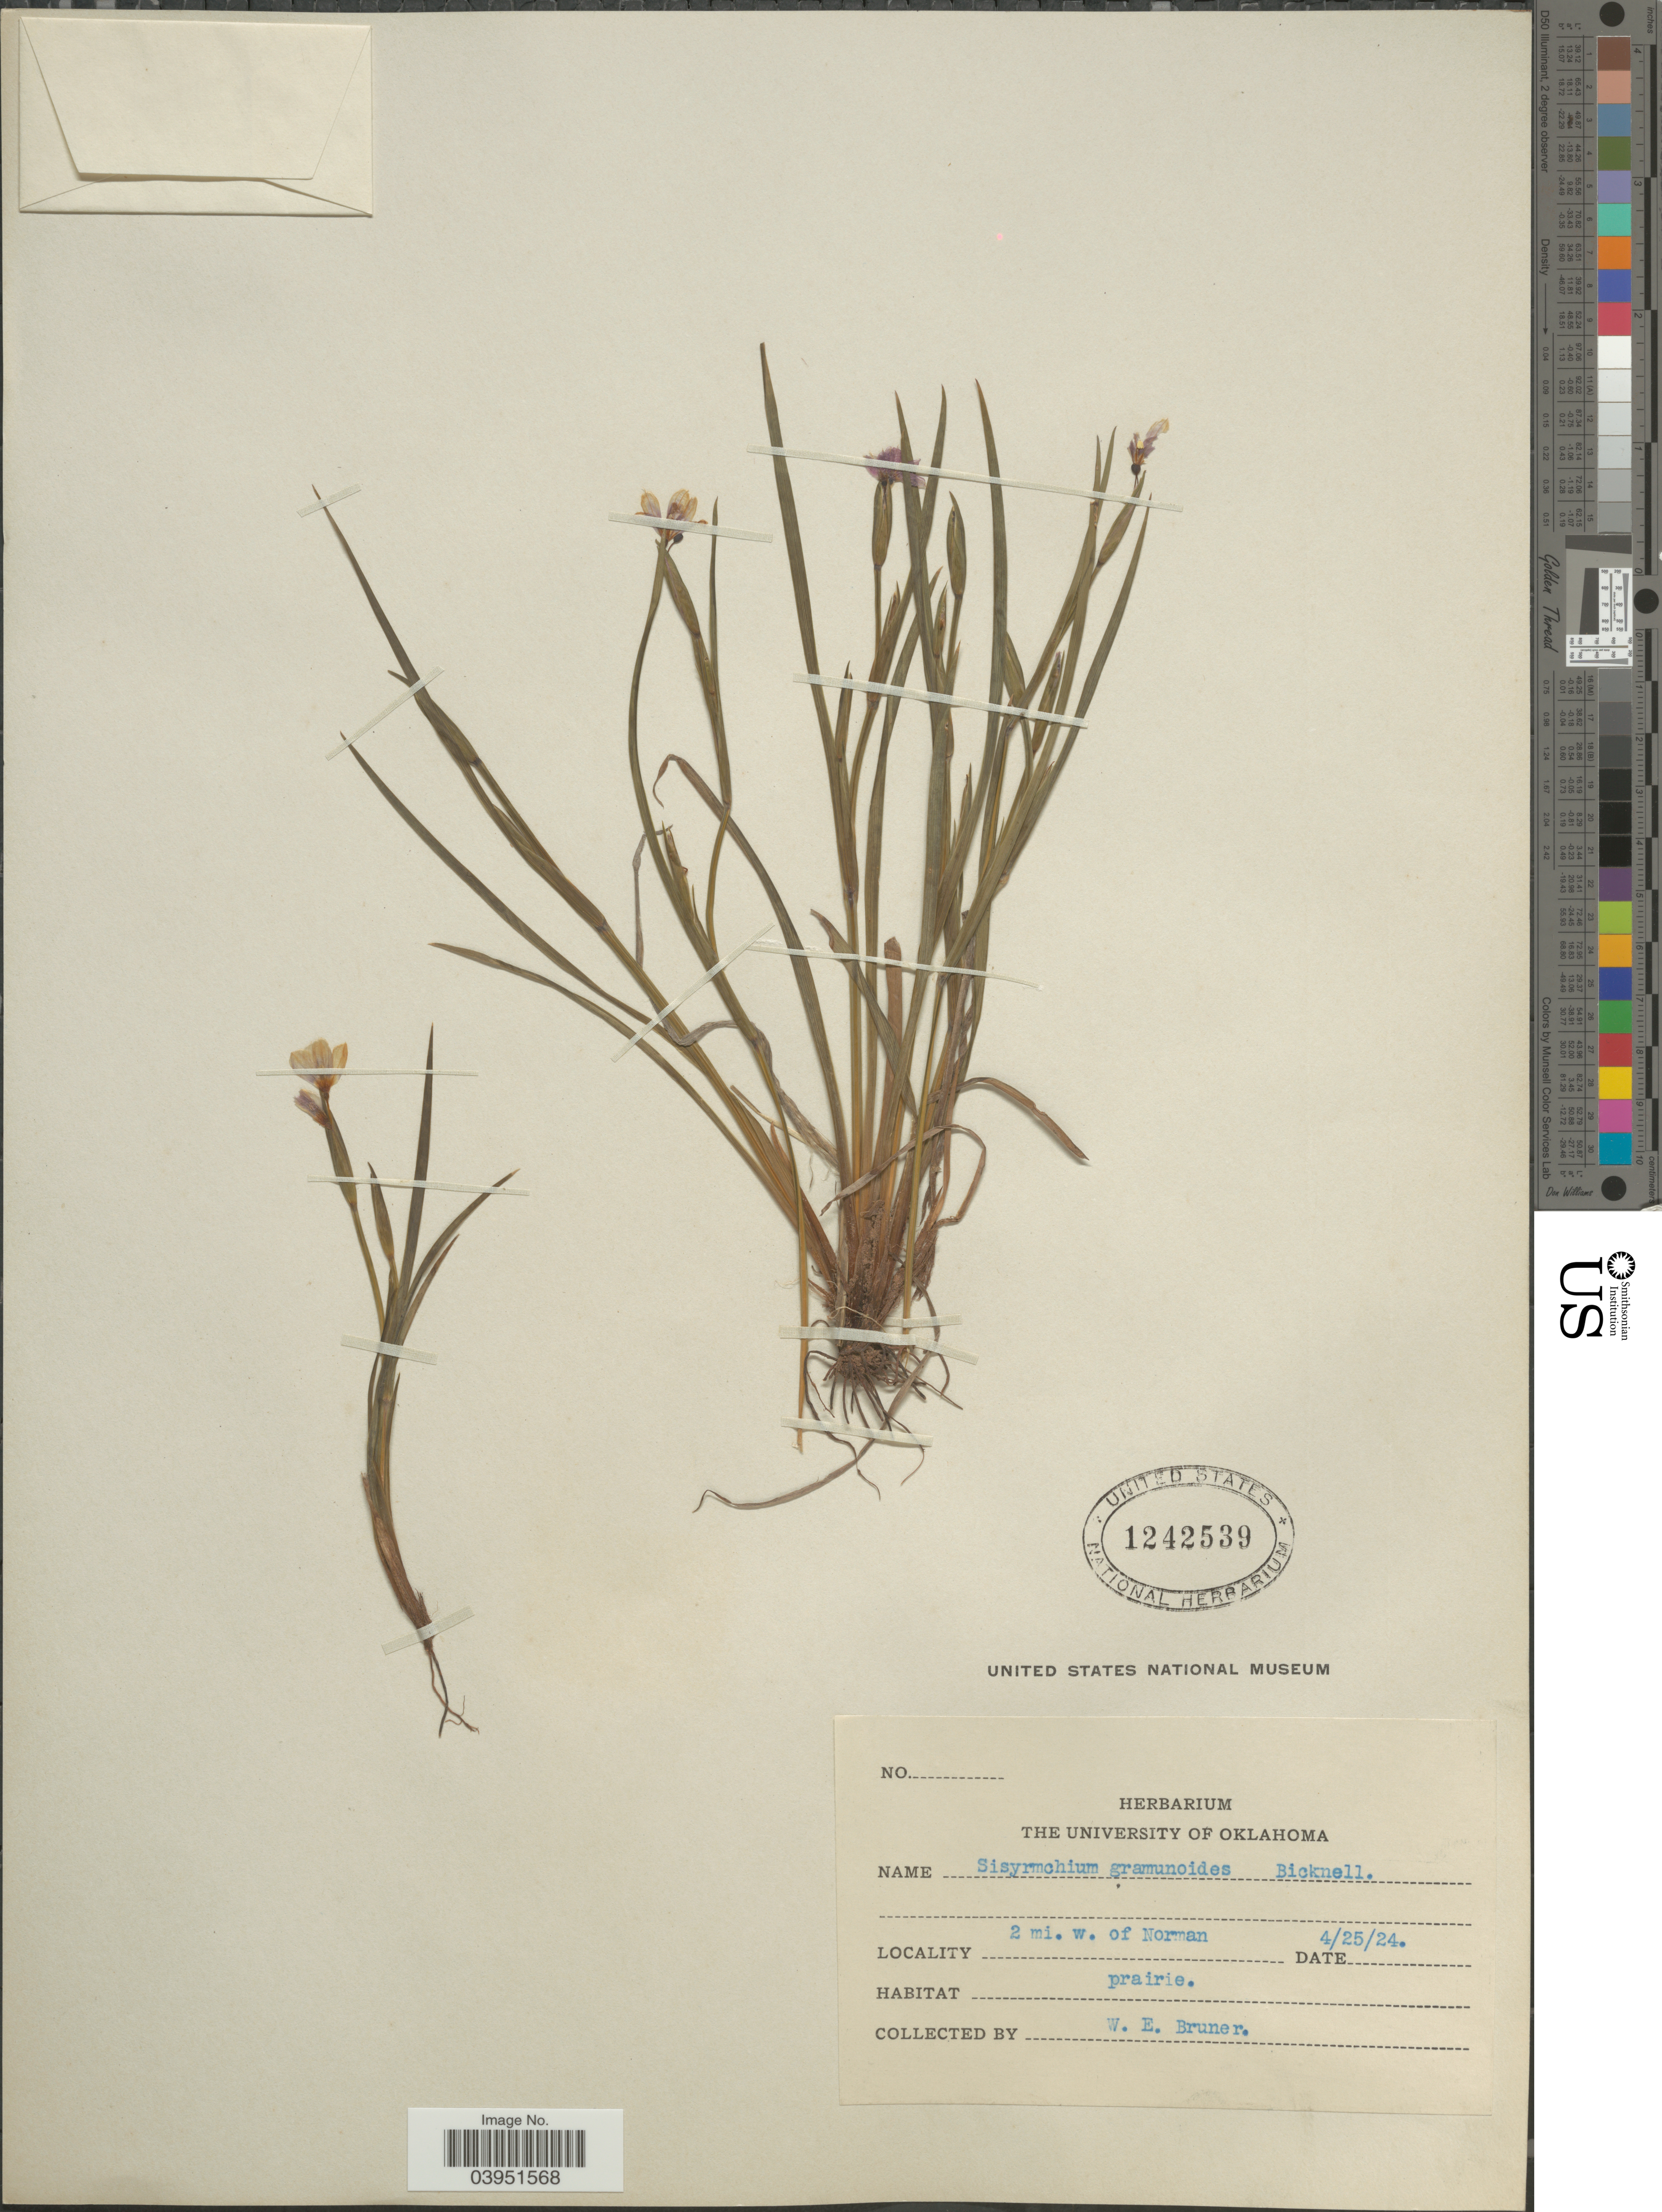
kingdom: Plantae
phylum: Tracheophyta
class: Liliopsida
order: Asparagales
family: Iridaceae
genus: Sisyrinchium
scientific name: Sisyrinchium pruinosum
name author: E.P. Bicknell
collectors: W. Bruner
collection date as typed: Transcribed d/m/y: 25/4/24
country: United States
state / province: Oklahoma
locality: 2 mi. w. of Norman.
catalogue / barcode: US 1242539